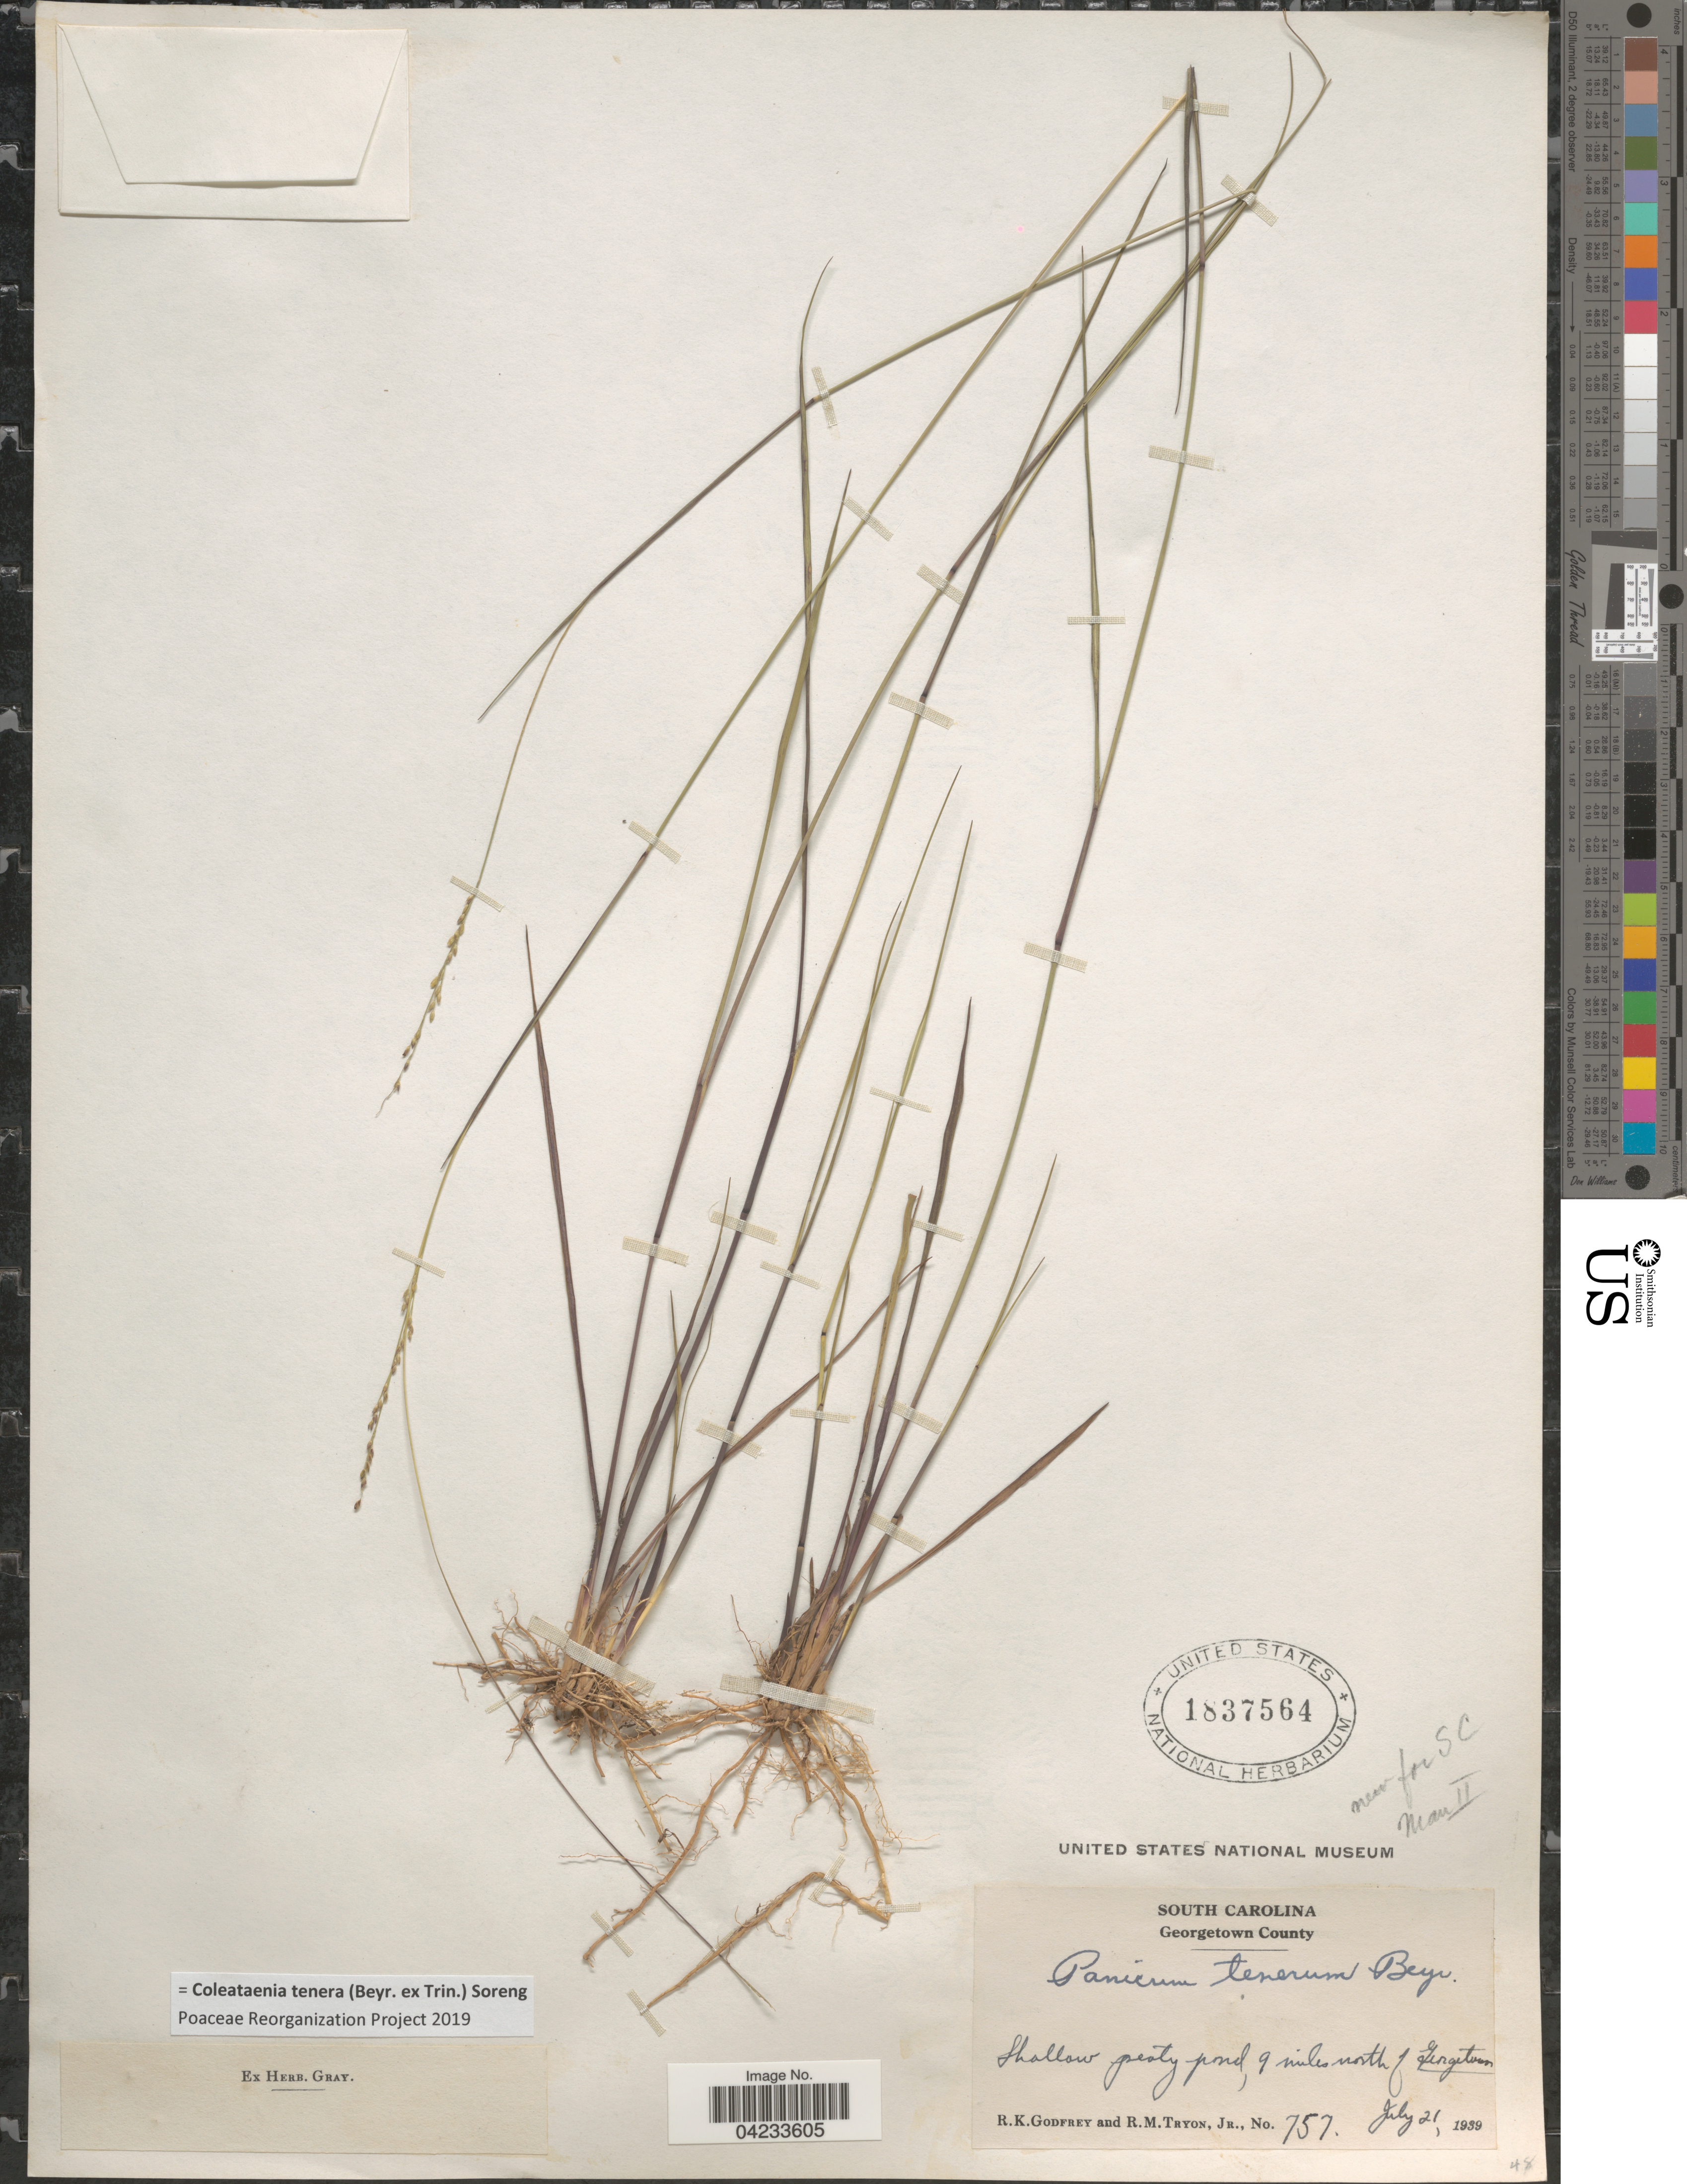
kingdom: Plantae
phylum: Tracheophyta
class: Liliopsida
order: Poales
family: Poaceae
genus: Coleataenia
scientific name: Coleataenia tenera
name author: (Beyr. ex Trin.) Soreng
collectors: R. K. Godfrey & R. Tryon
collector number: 757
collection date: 1939-07-21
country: United States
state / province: South Carolina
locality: Georgetown County. Shallow peaty pond, 9 miles north of Georgetown.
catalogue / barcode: US 1837564